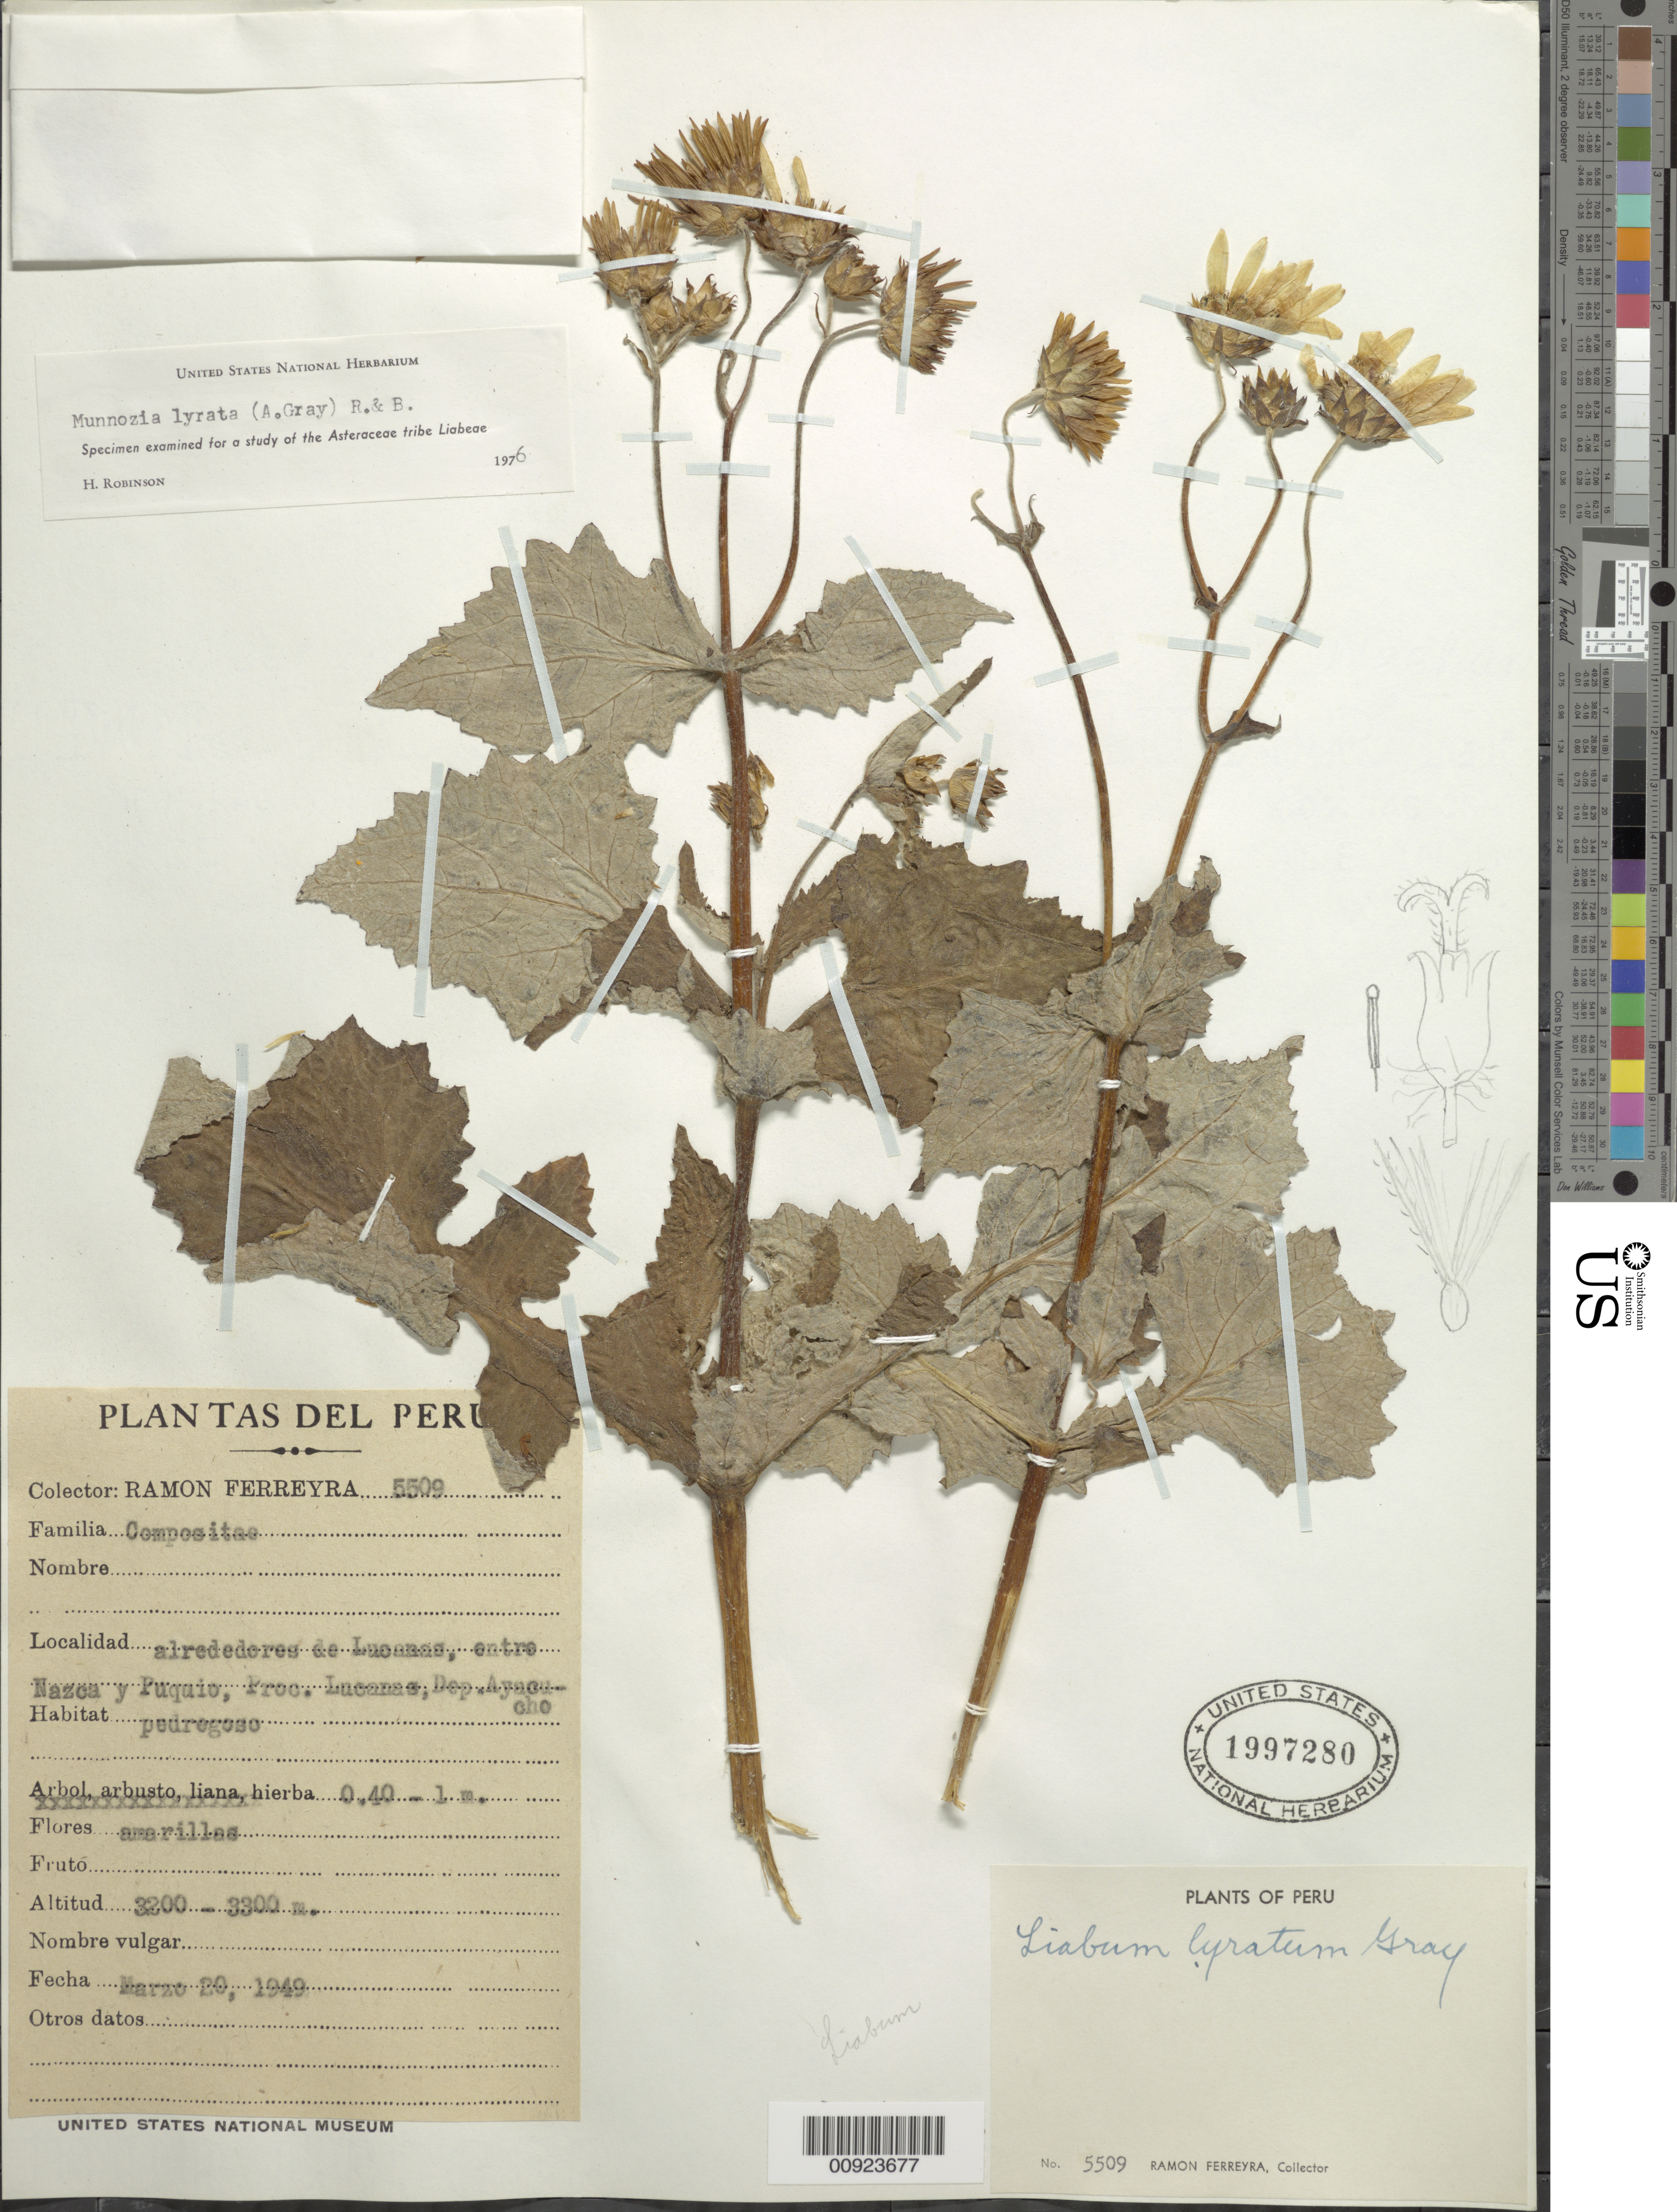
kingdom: Plantae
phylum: Tracheophyta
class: Magnoliopsida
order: Asterales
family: Asteraceae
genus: Munnozia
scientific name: Munnozia lyrata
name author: (A. Gray) H. Rob. & Brettell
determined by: Robinson, Harold E., (US)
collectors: R. A. Ferreyra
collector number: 5509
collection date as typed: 20 March 1949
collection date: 1949-03-20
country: Peru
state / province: Ayacucho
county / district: Lucanas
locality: Lucanas, alred de, entre Nazca y Puquio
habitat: Pedregoso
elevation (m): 3200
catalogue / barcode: US 1997280